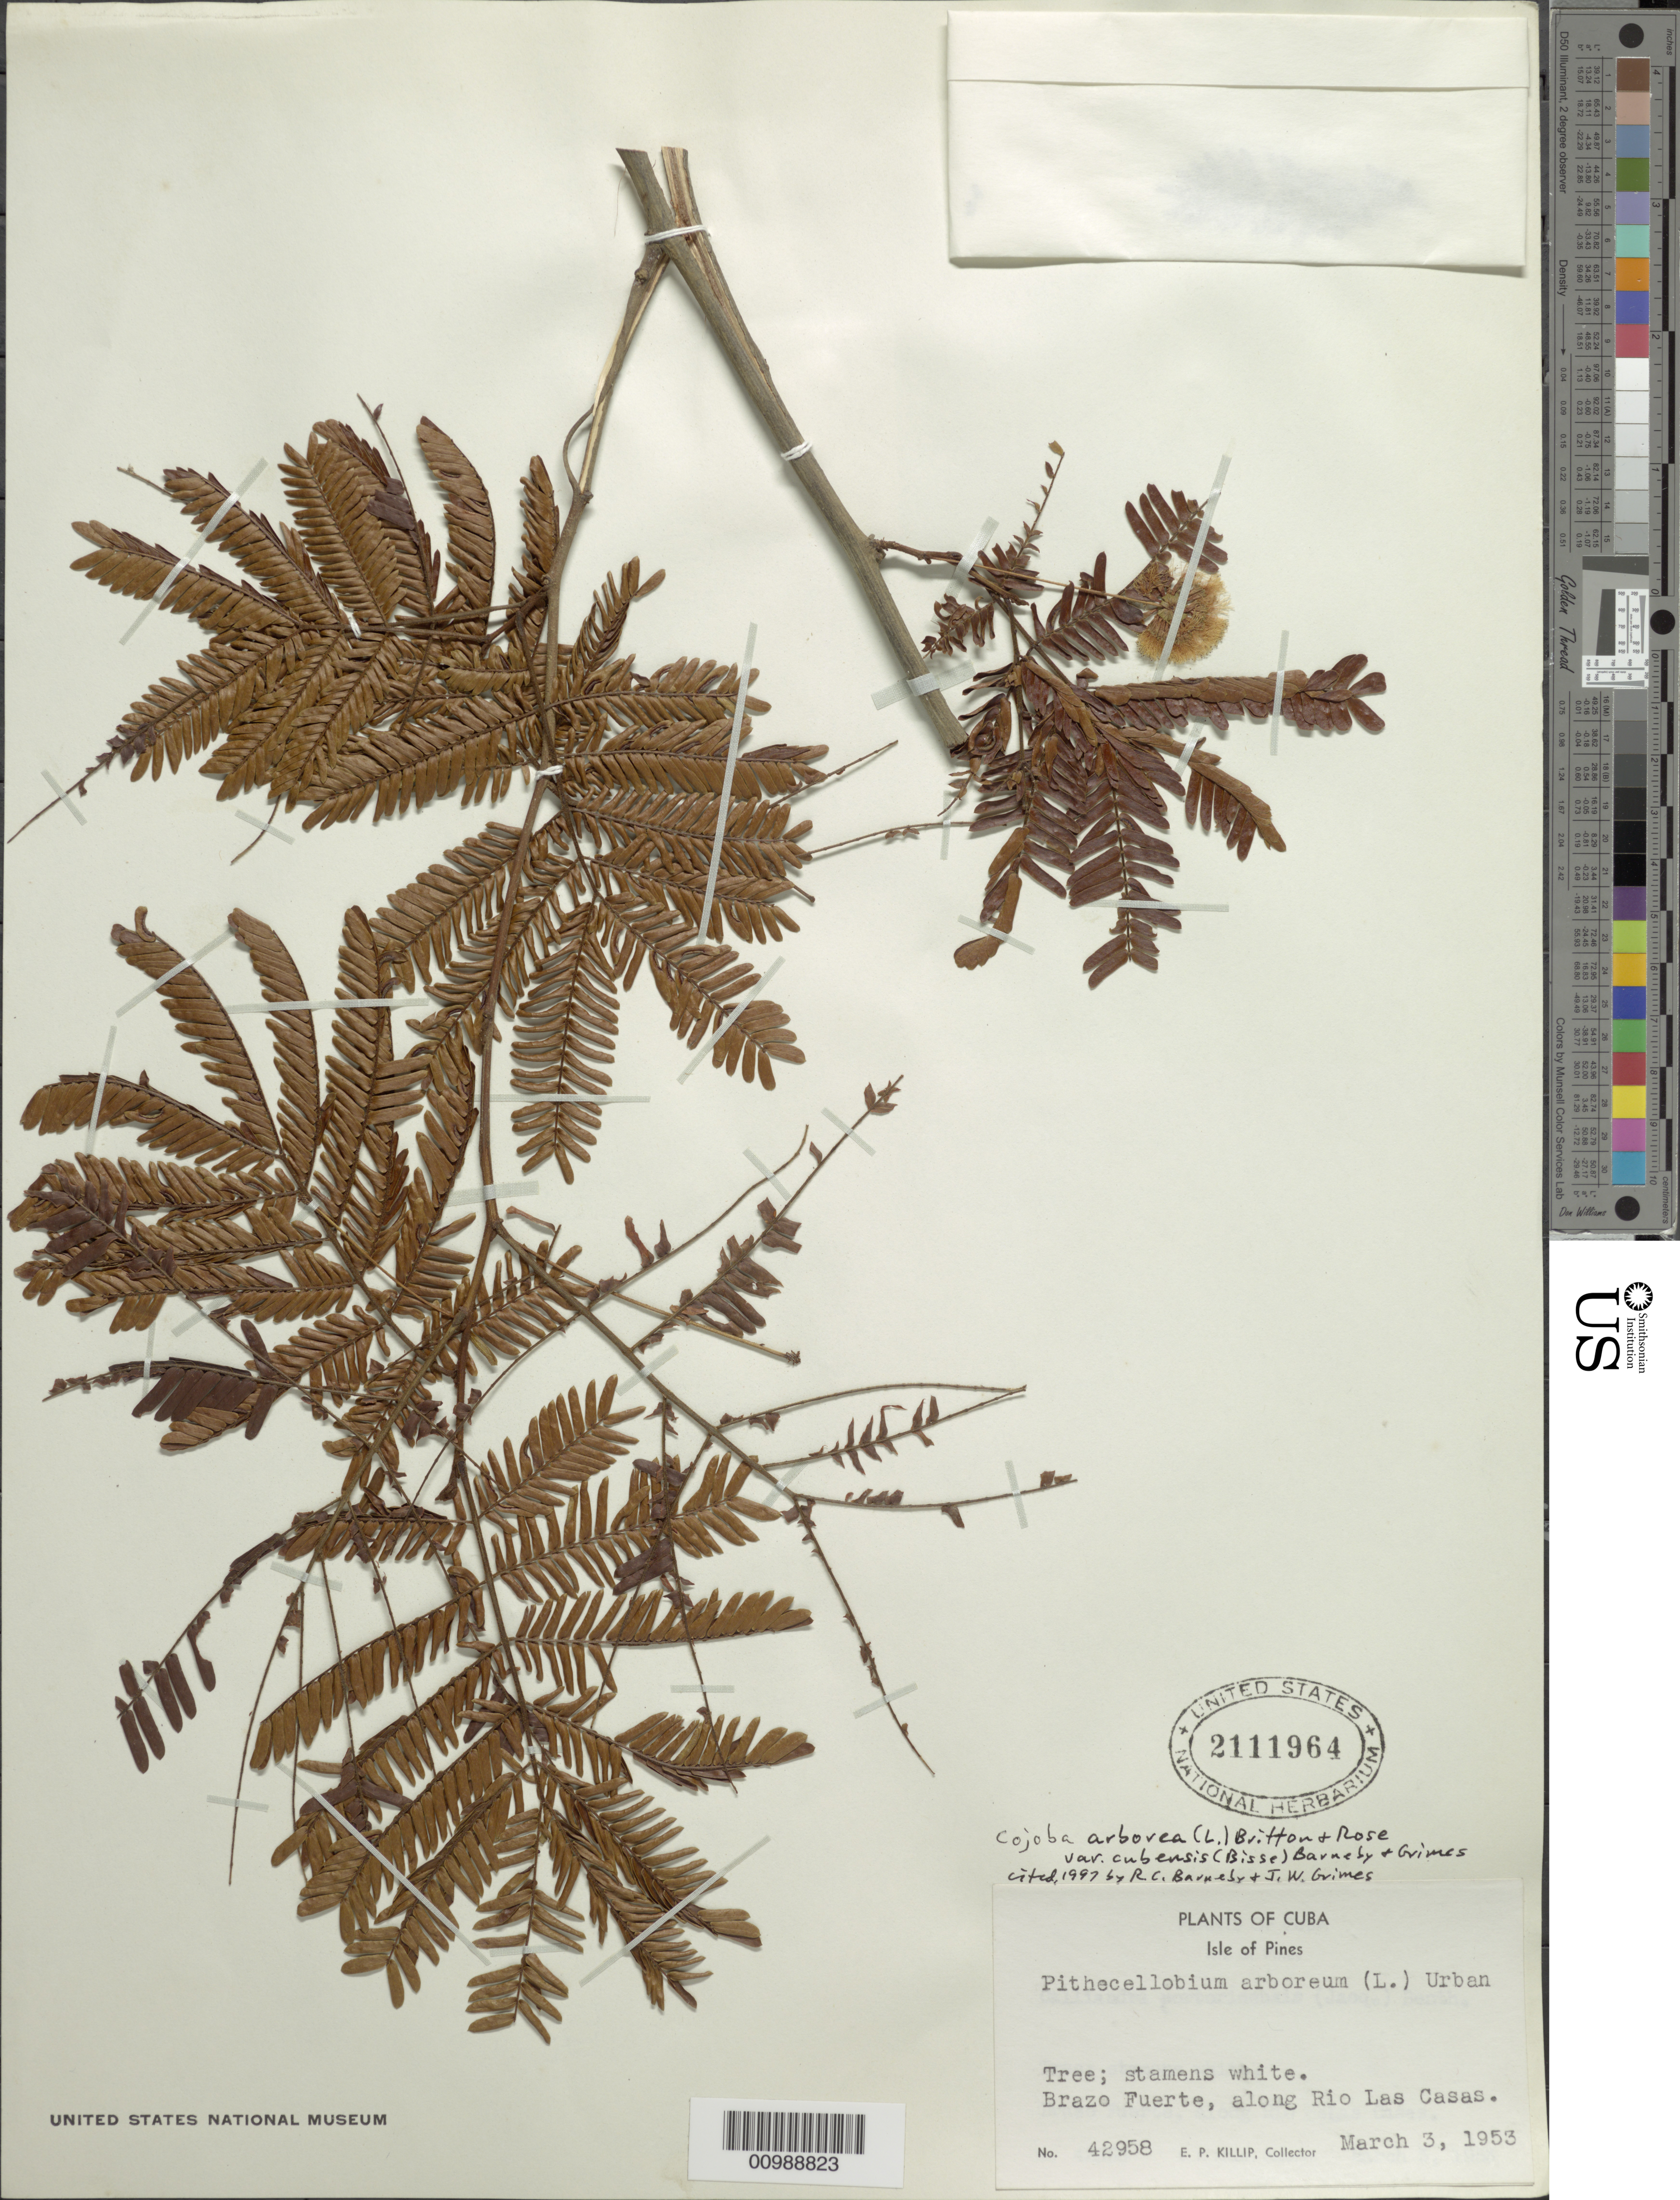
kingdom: Plantae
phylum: Tracheophyta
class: Magnoliopsida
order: Fabales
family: Fabaceae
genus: Cojoba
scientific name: Cojoba arborea var. cubensis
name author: (Bisse) Barneby & J.W. Grimes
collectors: E. P. Killip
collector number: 42958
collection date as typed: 03 Mar 1953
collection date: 1953-03-03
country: Cuba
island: Isla de la Juventud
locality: Brazo Fuerte; along Rio Las Casas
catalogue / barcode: US 2111964